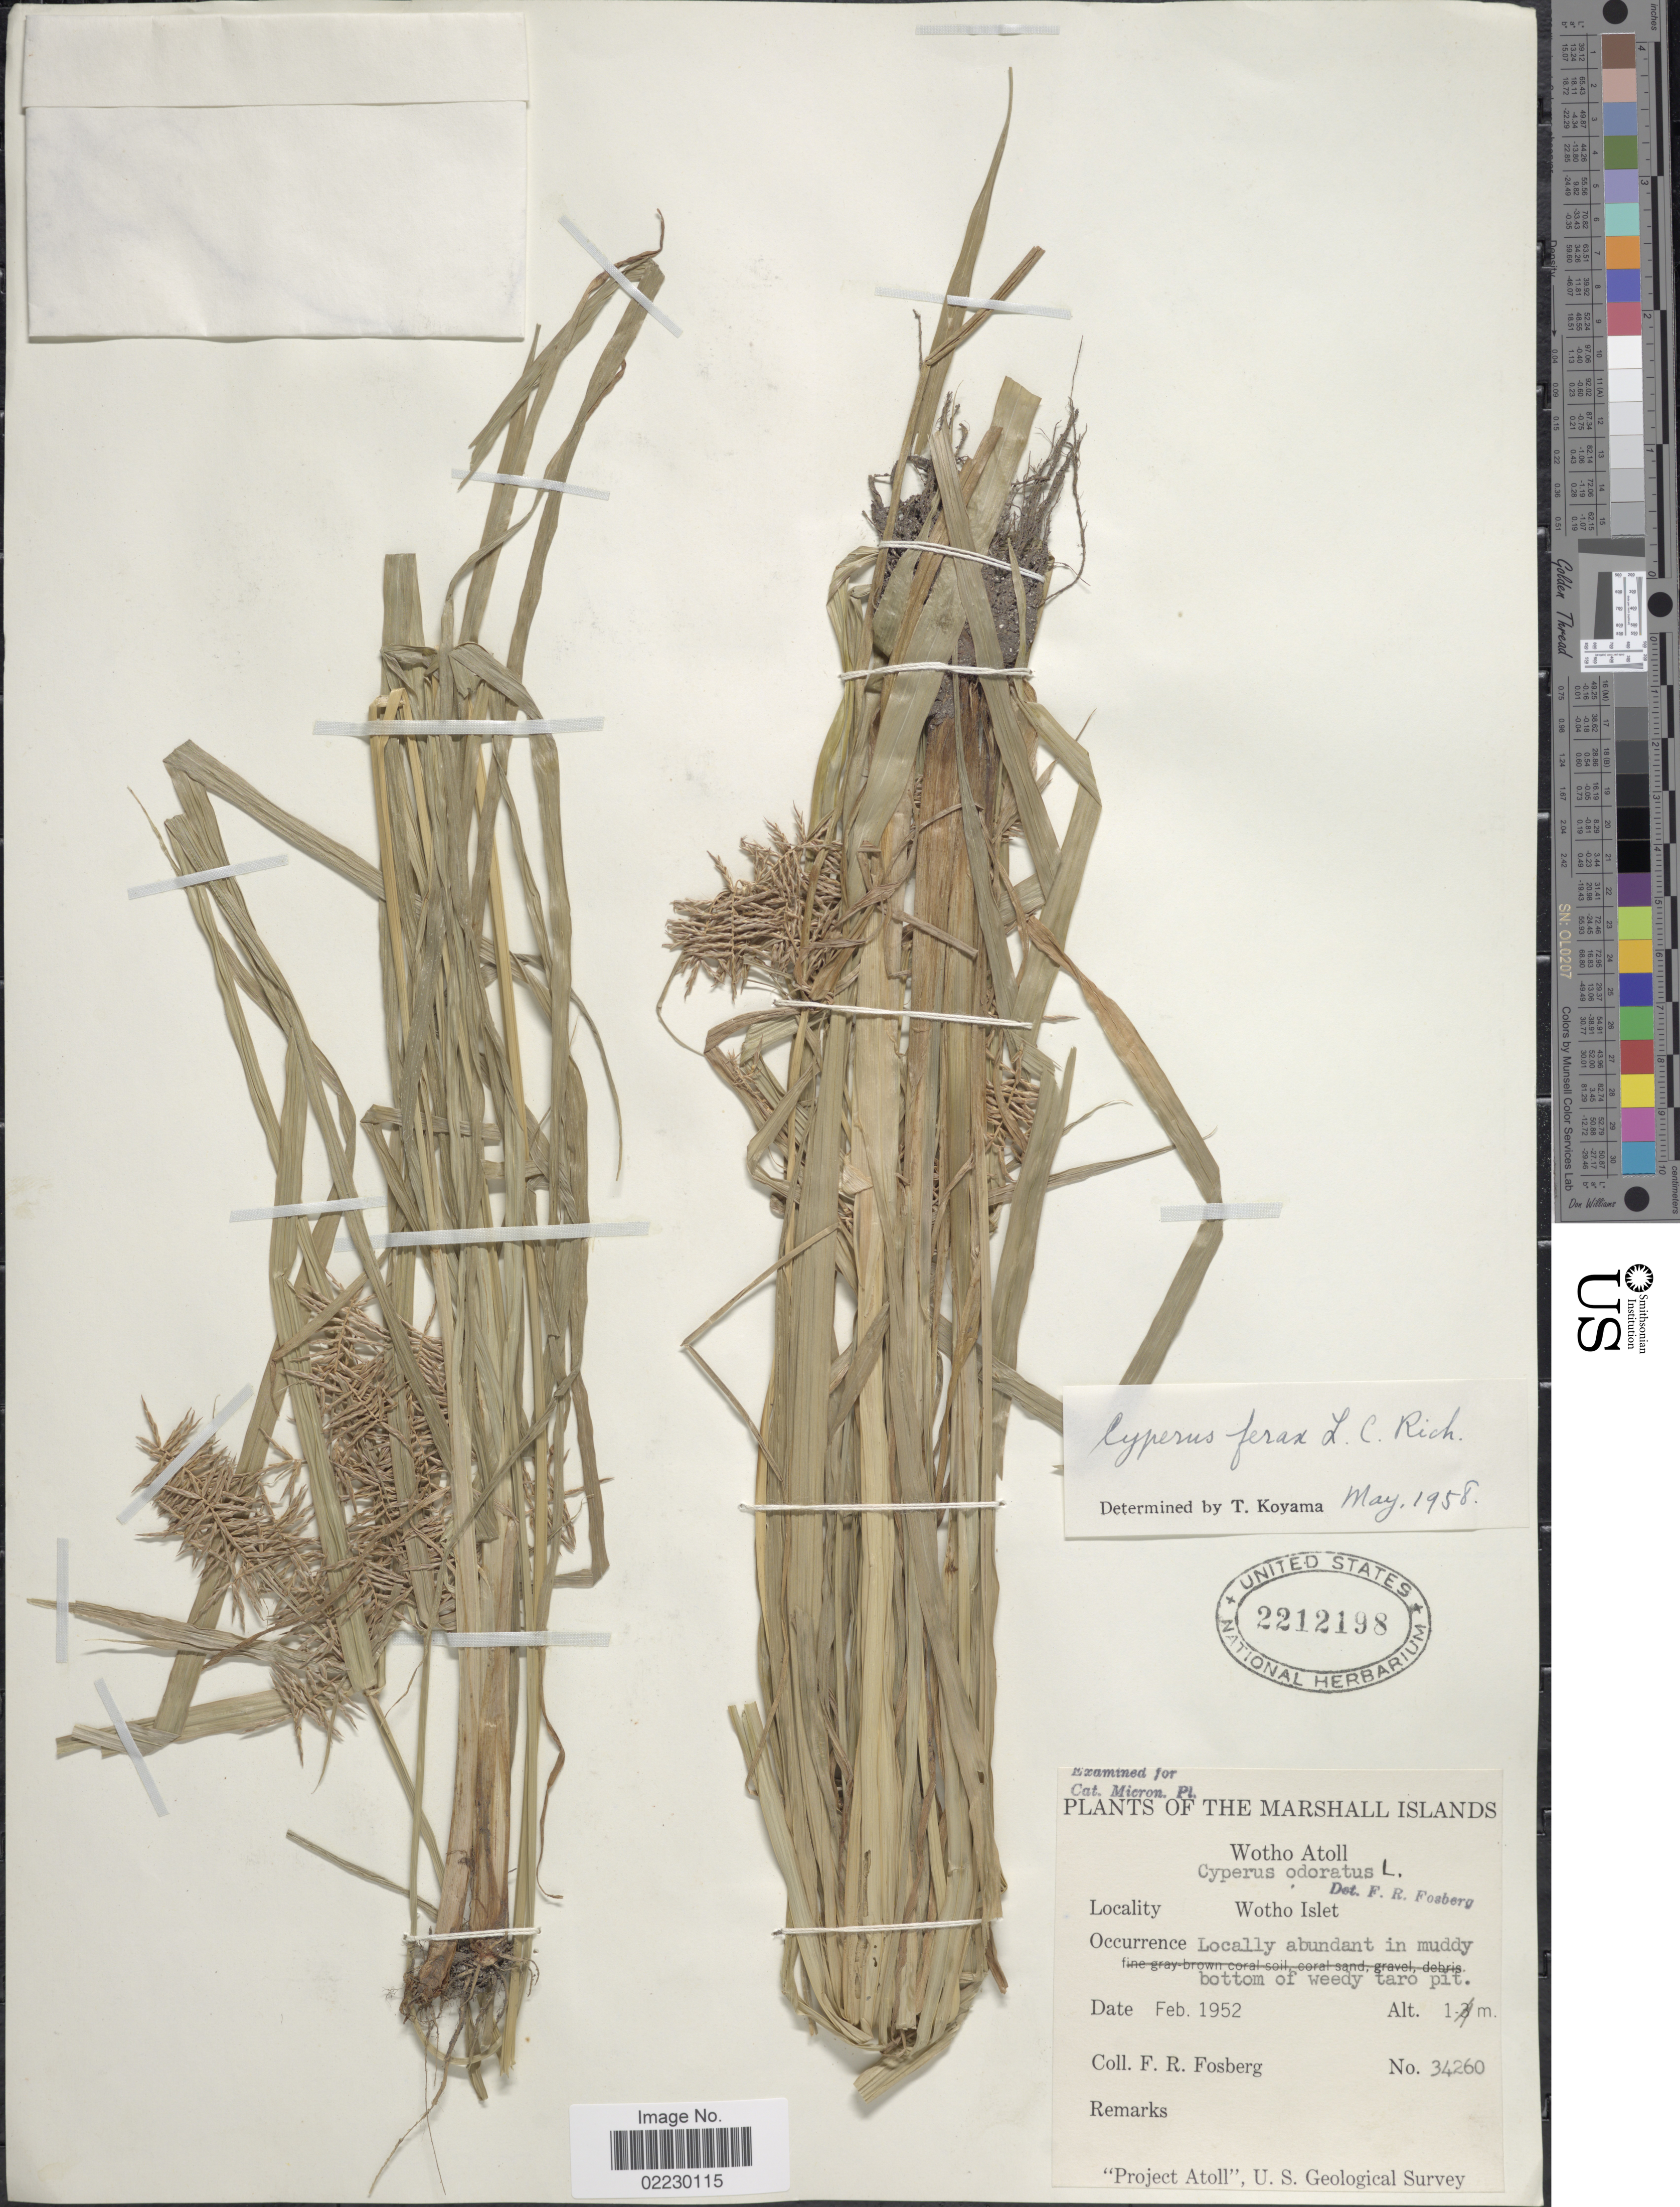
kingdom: Plantae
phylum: Tracheophyta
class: Liliopsida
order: Poales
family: Cyperaceae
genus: Cyperus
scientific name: Cyperus odoratus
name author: L.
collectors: F. R. Fosberg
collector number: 34260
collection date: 1952-02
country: Marshall Islands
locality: Wotho Atoll, Wotho Islet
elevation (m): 1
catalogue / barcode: US 2212198